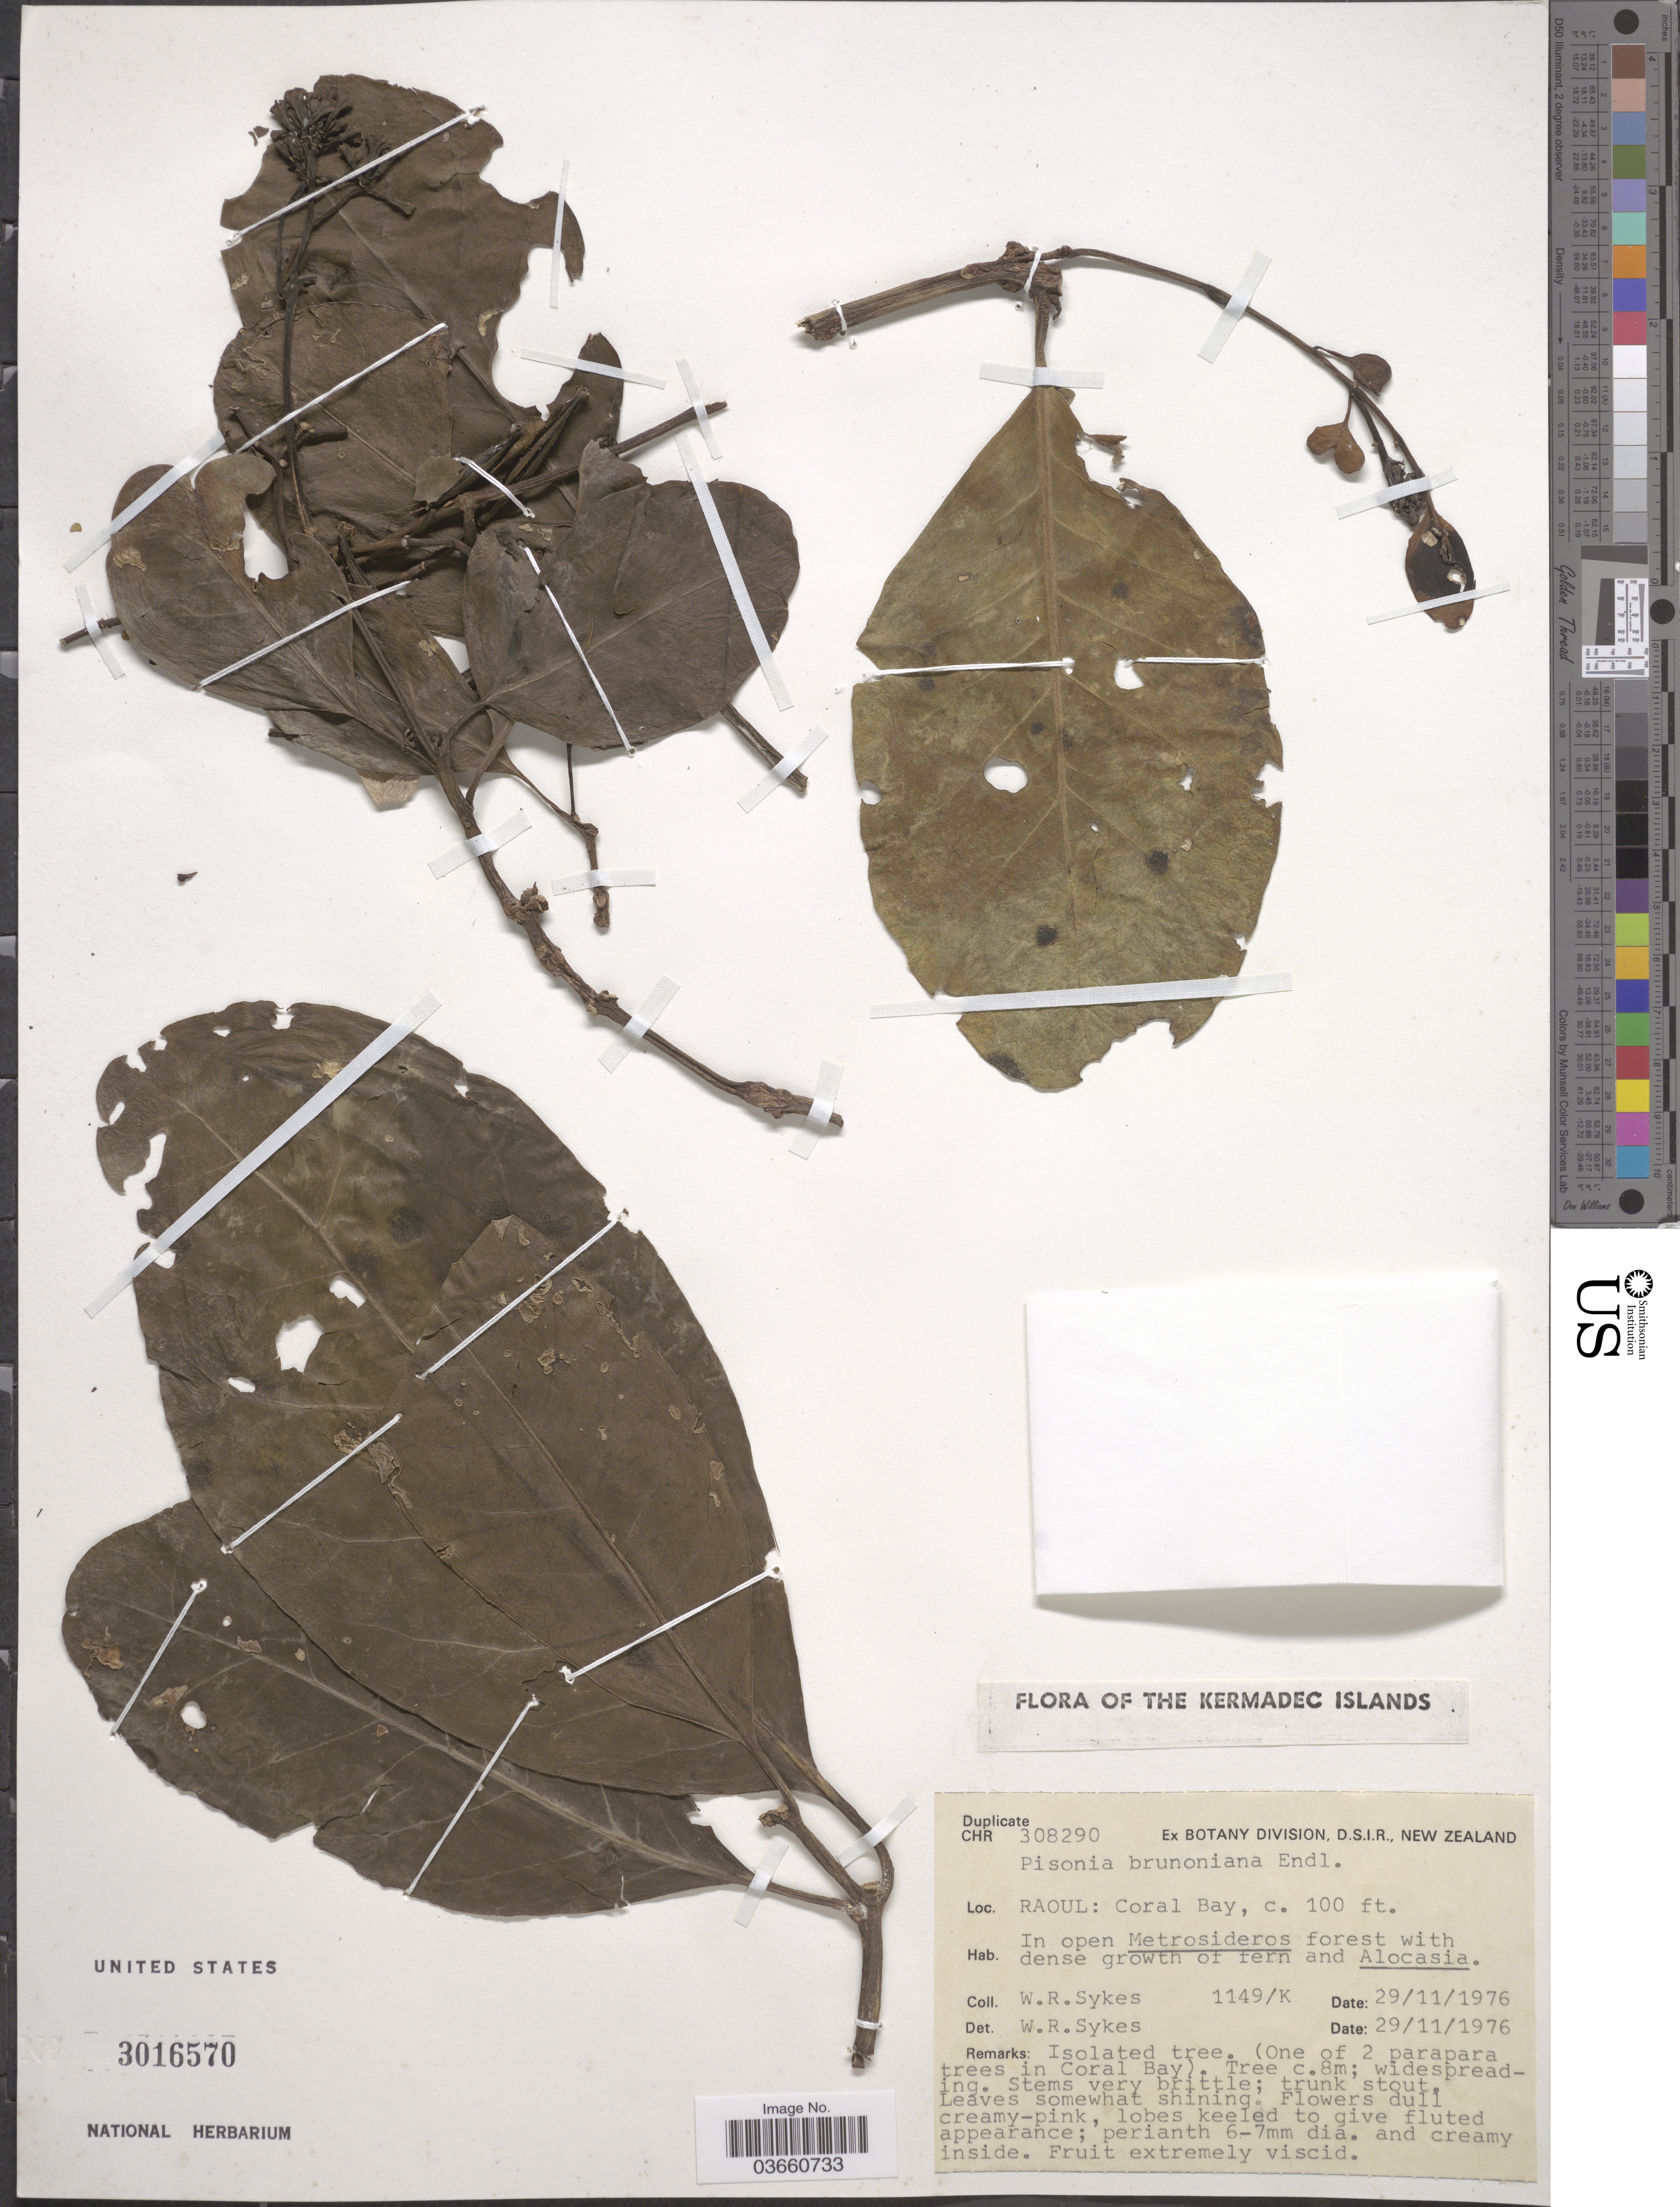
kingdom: Plantae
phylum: Tracheophyta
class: Magnoliopsida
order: Caryophyllales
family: Nyctaginaceae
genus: Ceodes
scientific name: Ceodes brunoniana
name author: (Endl.) Skottsb.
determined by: Wagner, W. L., (BOT), Smithsonian Institution - National Museum of Natural History (UNITED STATES)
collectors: W. R. Sykes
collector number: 1149/K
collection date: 1976-11-29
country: New Zealand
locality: Raoul: Coral Bay.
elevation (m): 30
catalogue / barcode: US 3016570